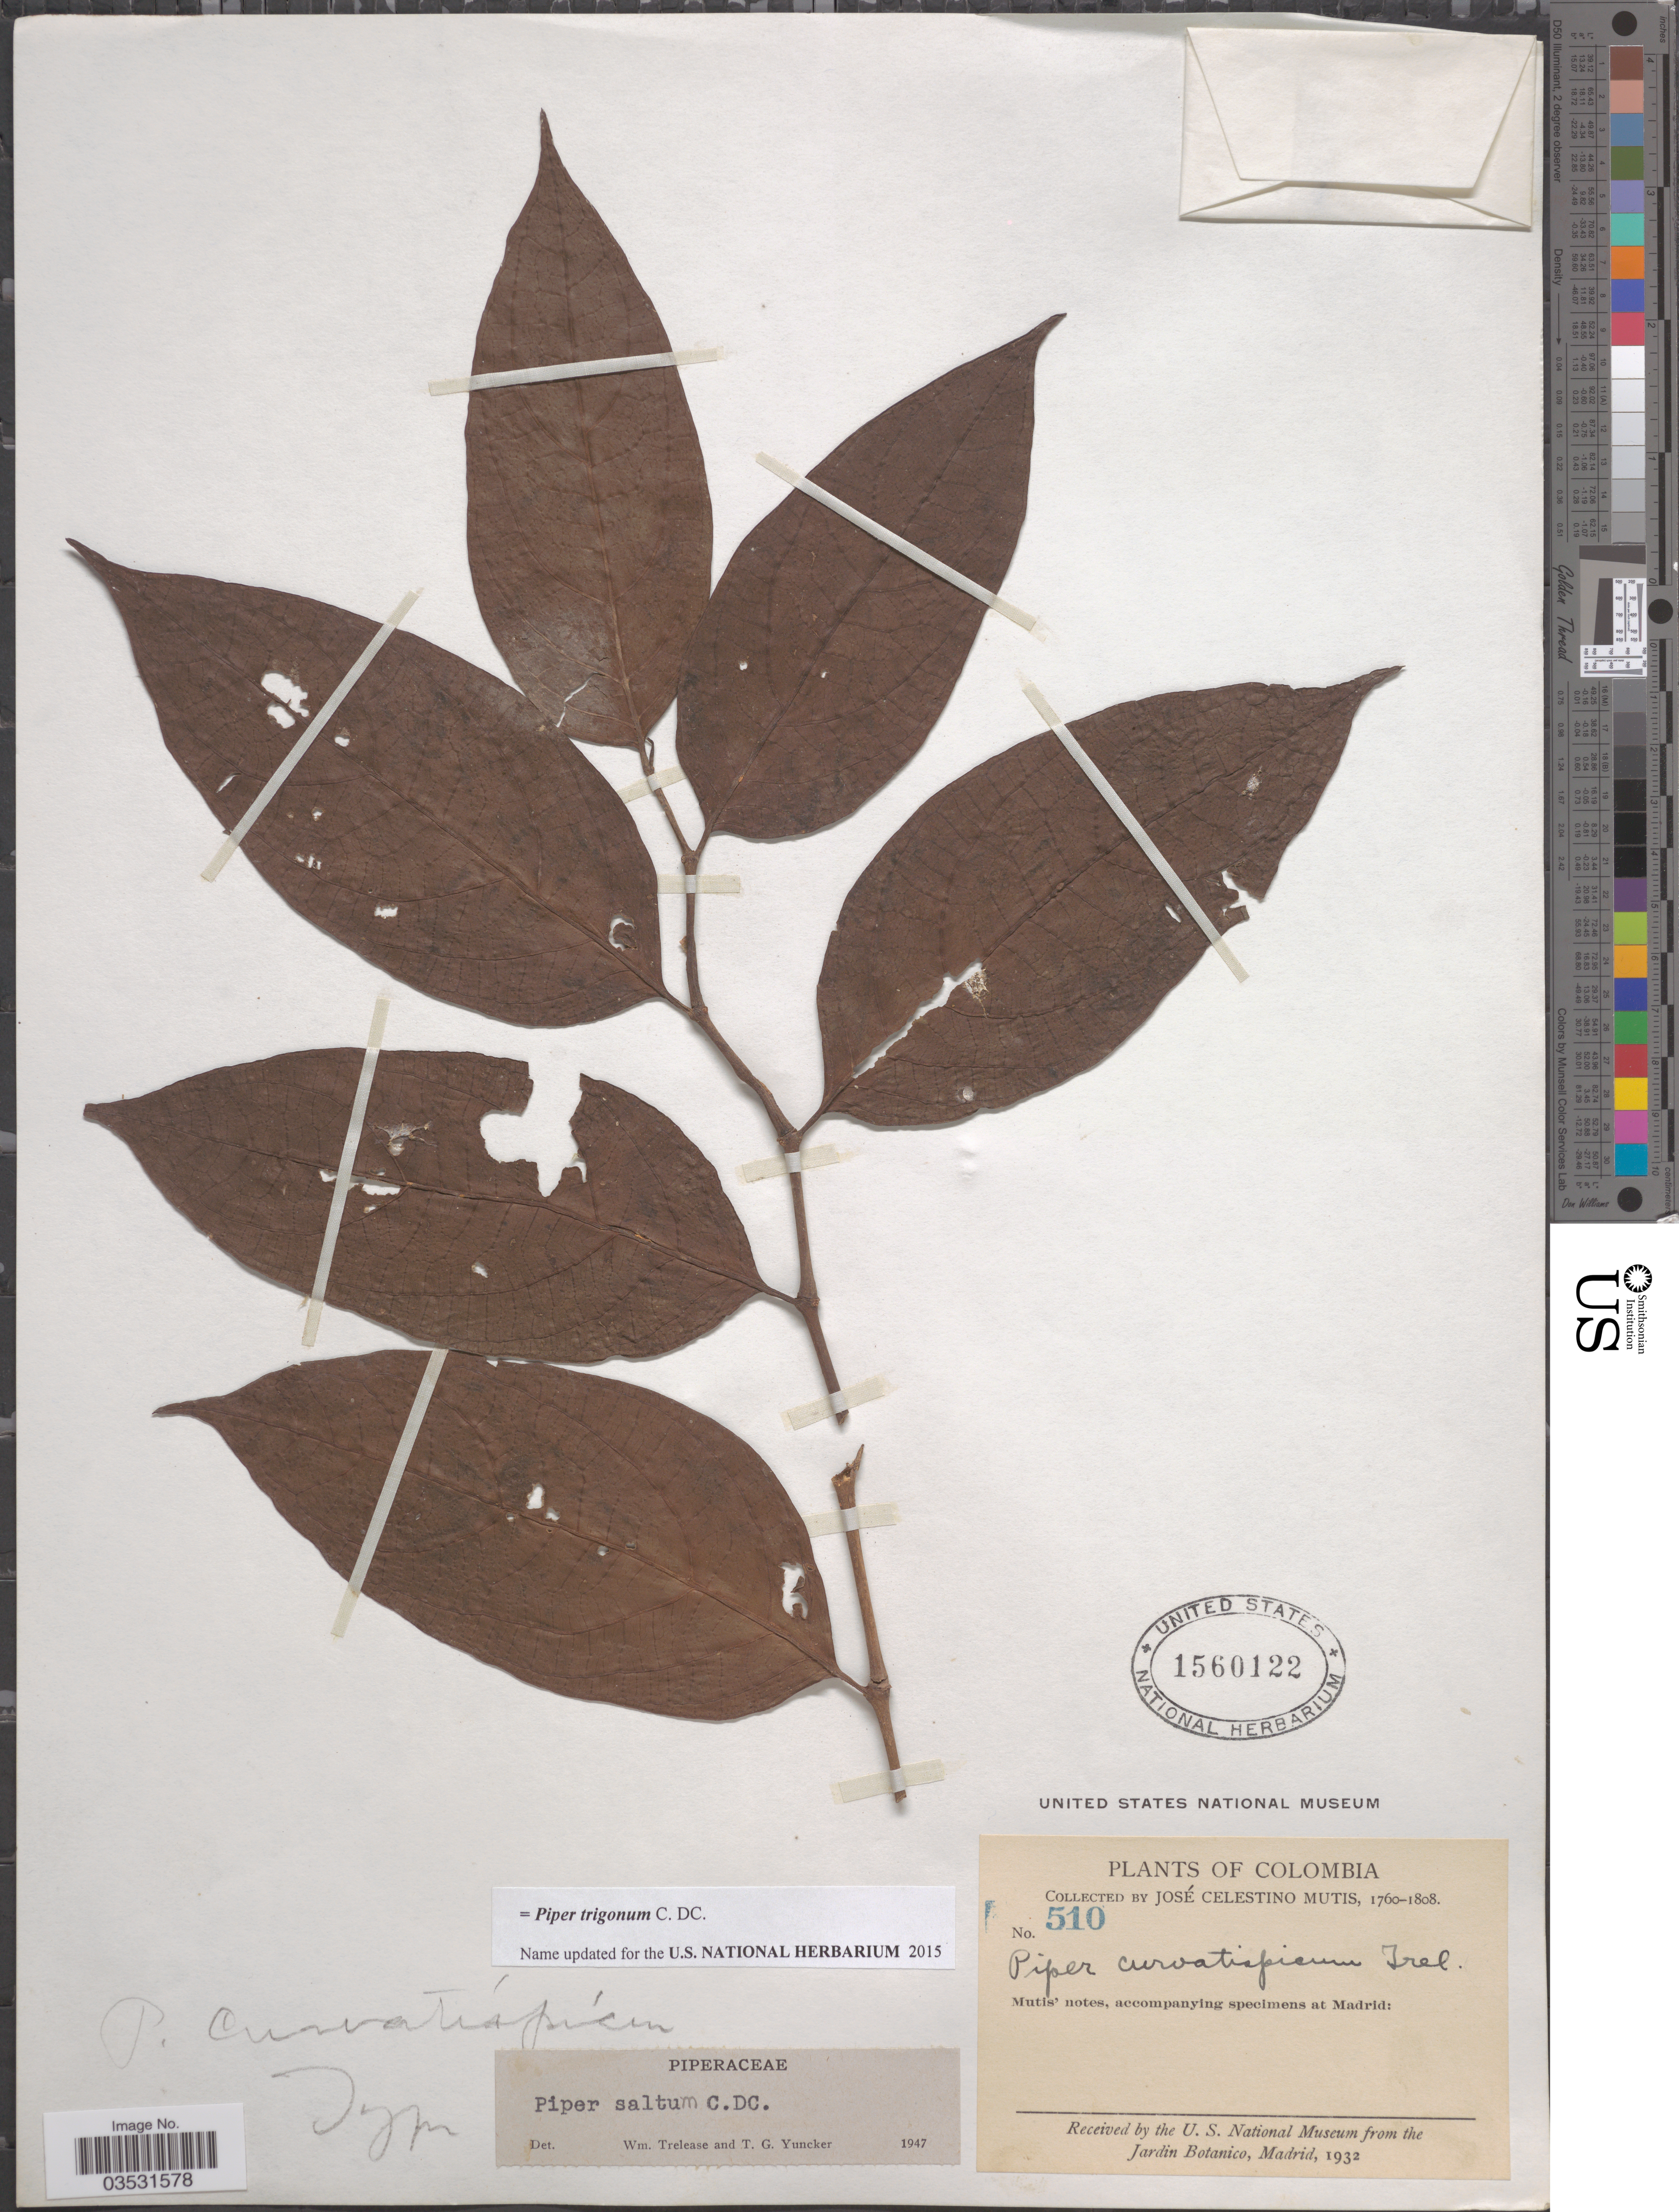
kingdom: Plantae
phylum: Tracheophyta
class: Magnoliopsida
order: Piperales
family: Piperaceae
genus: Piper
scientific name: Piper trigonum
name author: C. DC.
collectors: J. C. B. Mutis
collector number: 510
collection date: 1760/1808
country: Colombia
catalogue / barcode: US 1560122